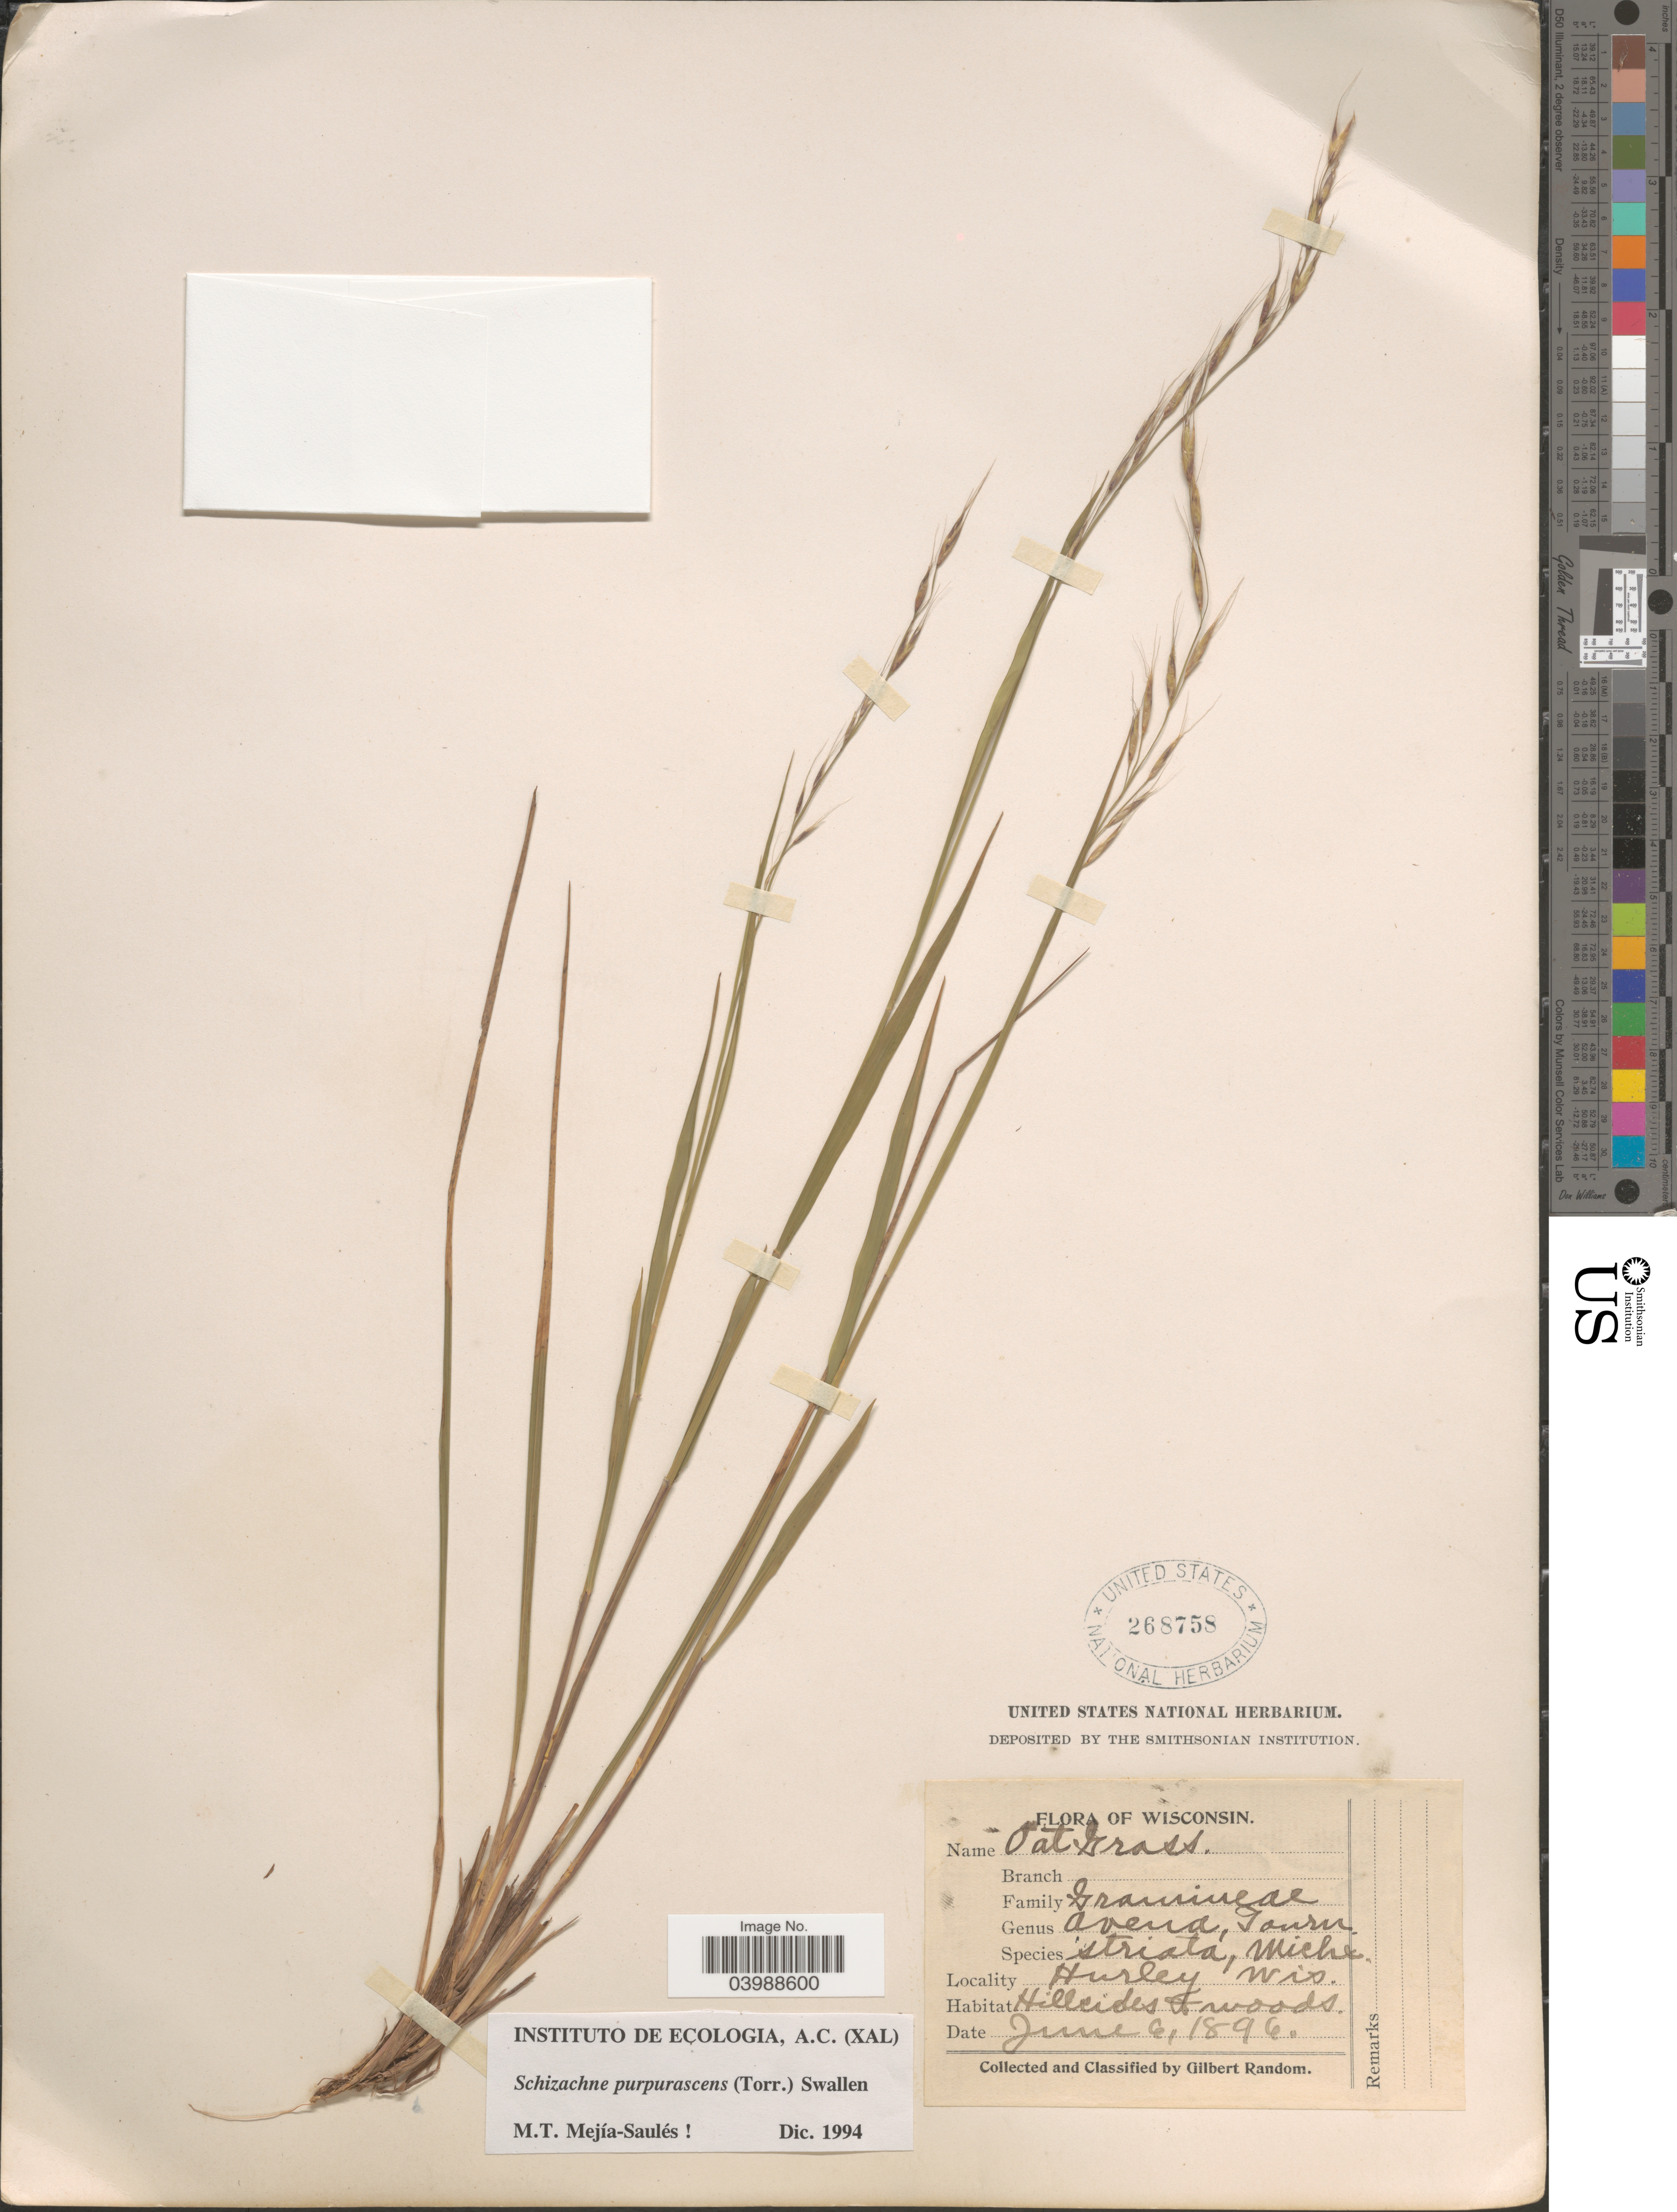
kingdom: Plantae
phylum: Tracheophyta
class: Liliopsida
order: Poales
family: Poaceae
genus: Schizachne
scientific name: Schizachne purpurascens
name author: (Torr.) Swallen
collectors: G. Random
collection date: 1896-06-06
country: United States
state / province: Wisconsin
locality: Hurley.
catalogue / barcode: US 268758